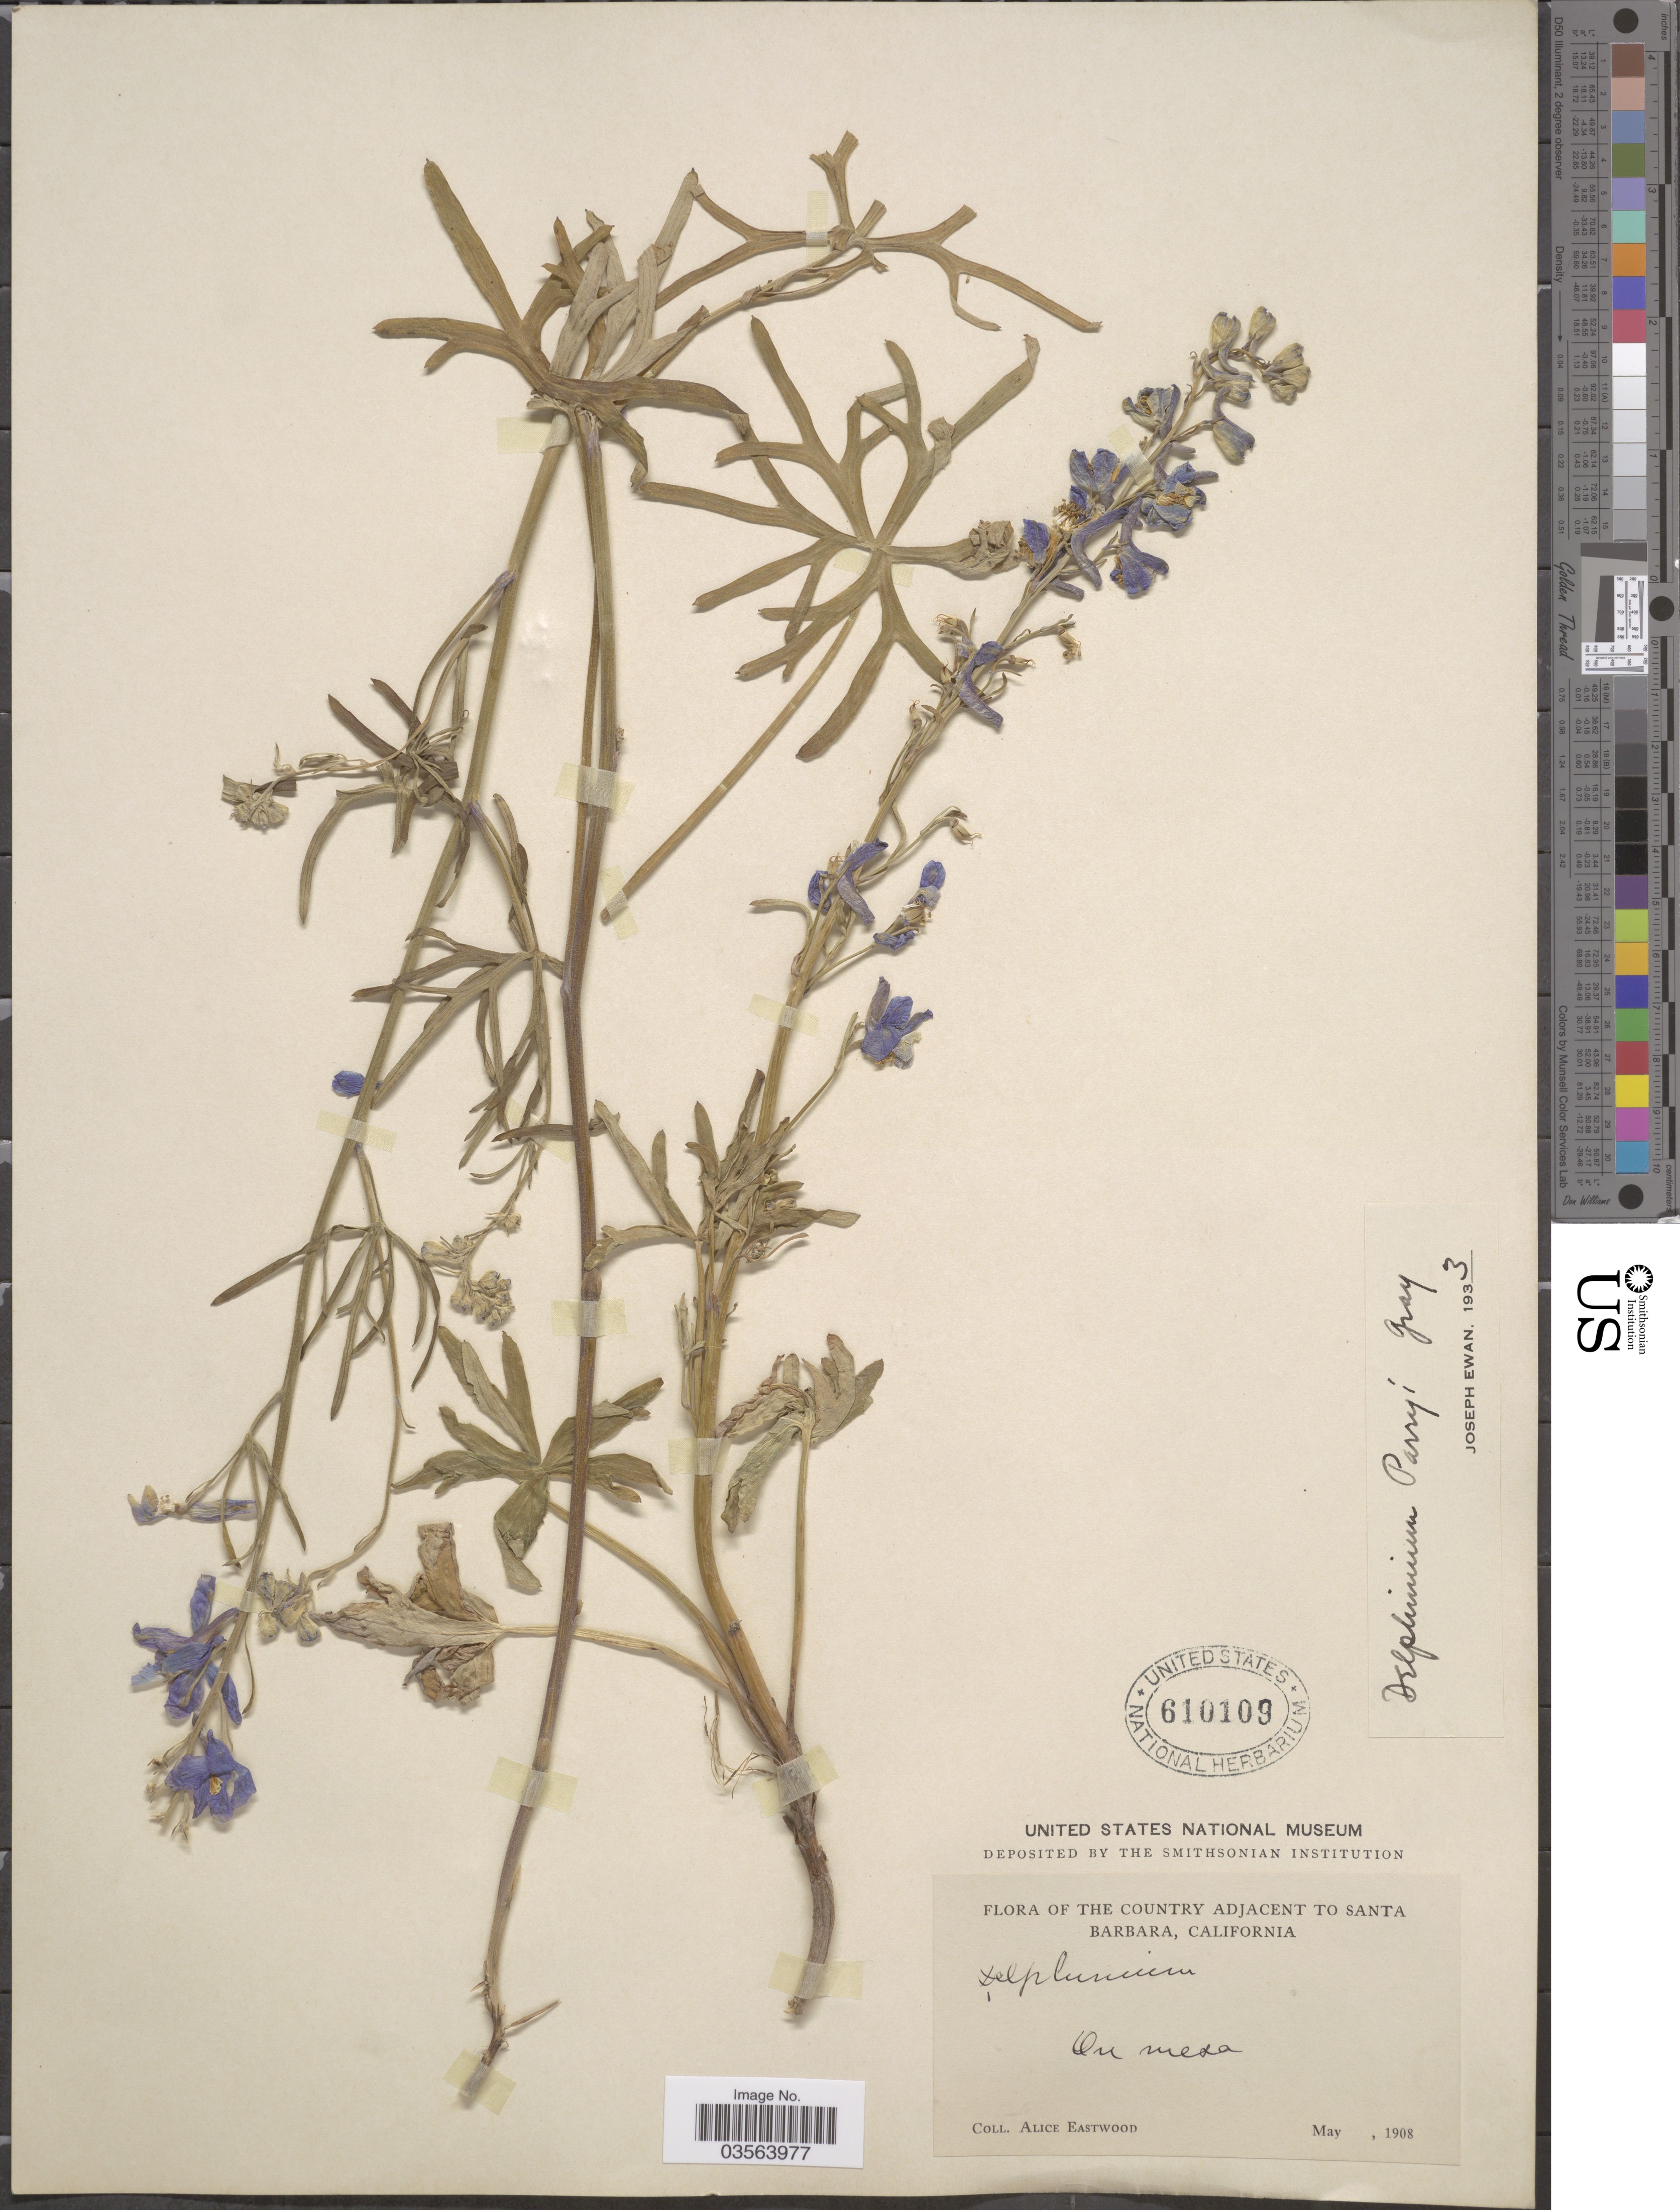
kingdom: Plantae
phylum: Tracheophyta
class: Magnoliopsida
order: Ranunculales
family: Ranunculaceae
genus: Delphinium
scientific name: Delphinium parryi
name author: A. Gray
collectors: A. Eastwood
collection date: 1908-05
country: United States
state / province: California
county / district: Santa Barbara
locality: The Country Adjacent to Santa Barbara. On mesa.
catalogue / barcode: US 610109